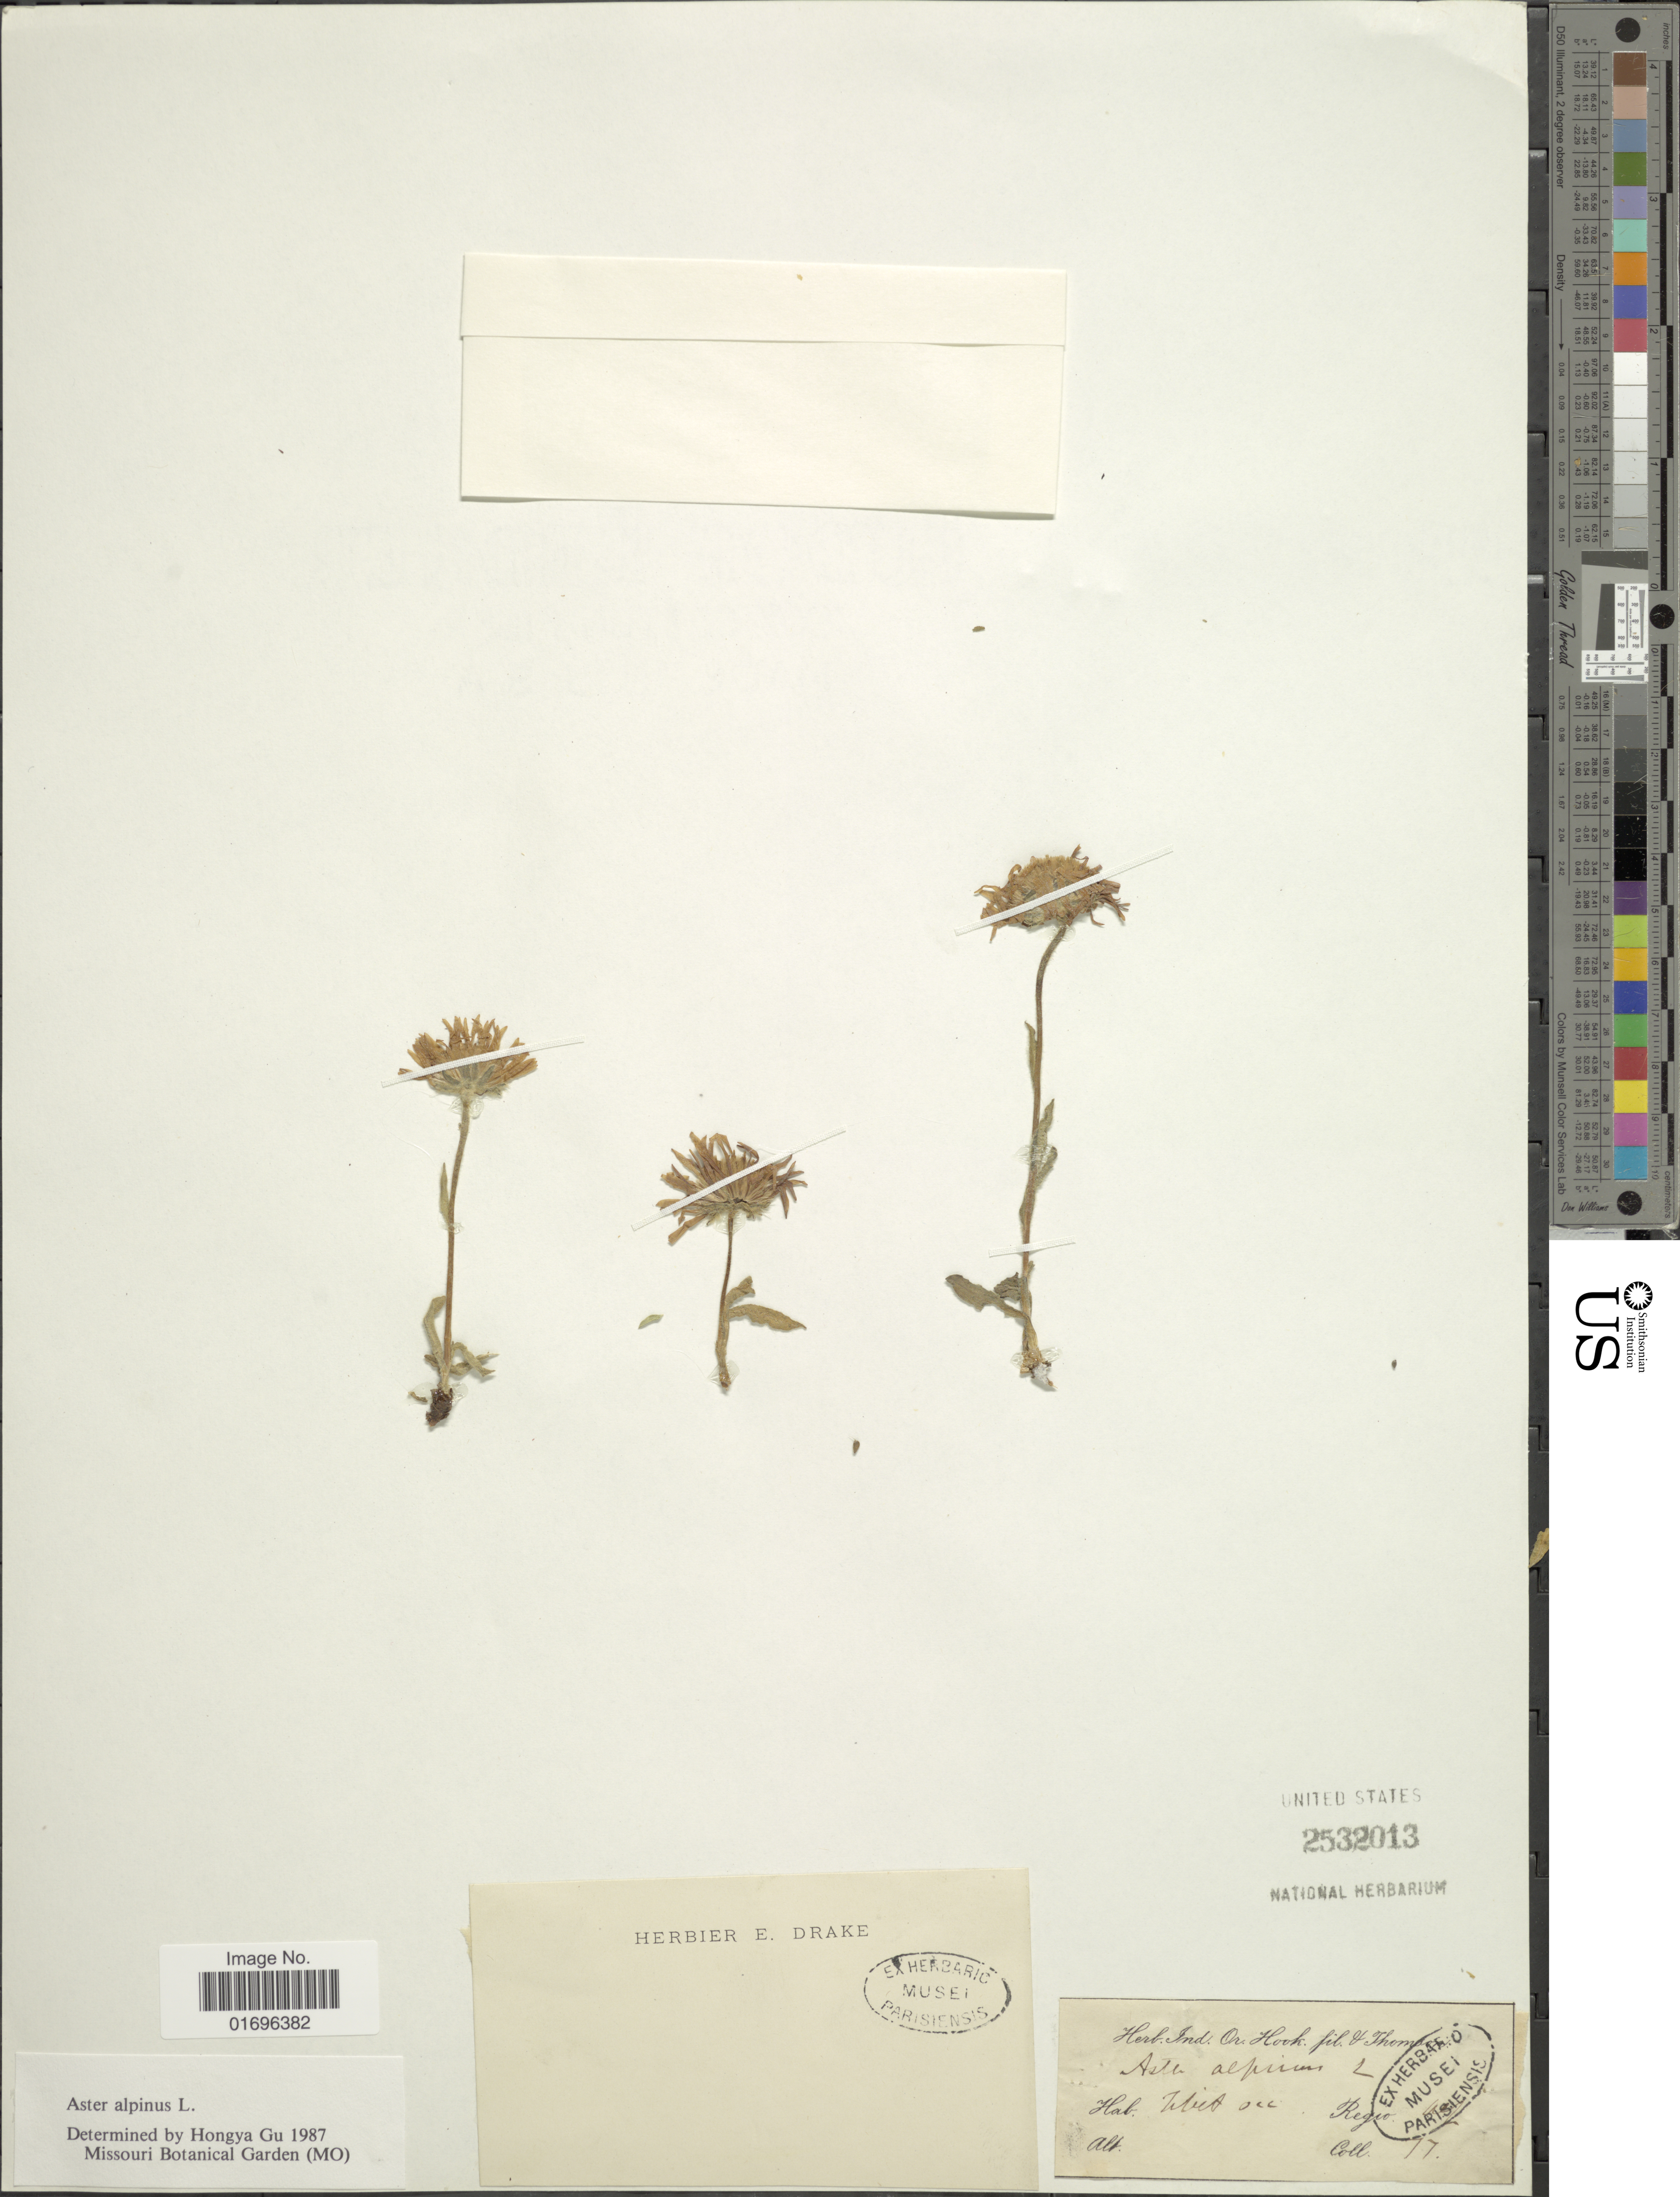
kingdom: Plantae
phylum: Tracheophyta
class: Magnoliopsida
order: Asterales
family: Asteraceae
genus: Aster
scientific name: Aster alpinus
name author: L.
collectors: T. Thomson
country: China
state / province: Xizang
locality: Tibet occ. Regio.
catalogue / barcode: US 2532013